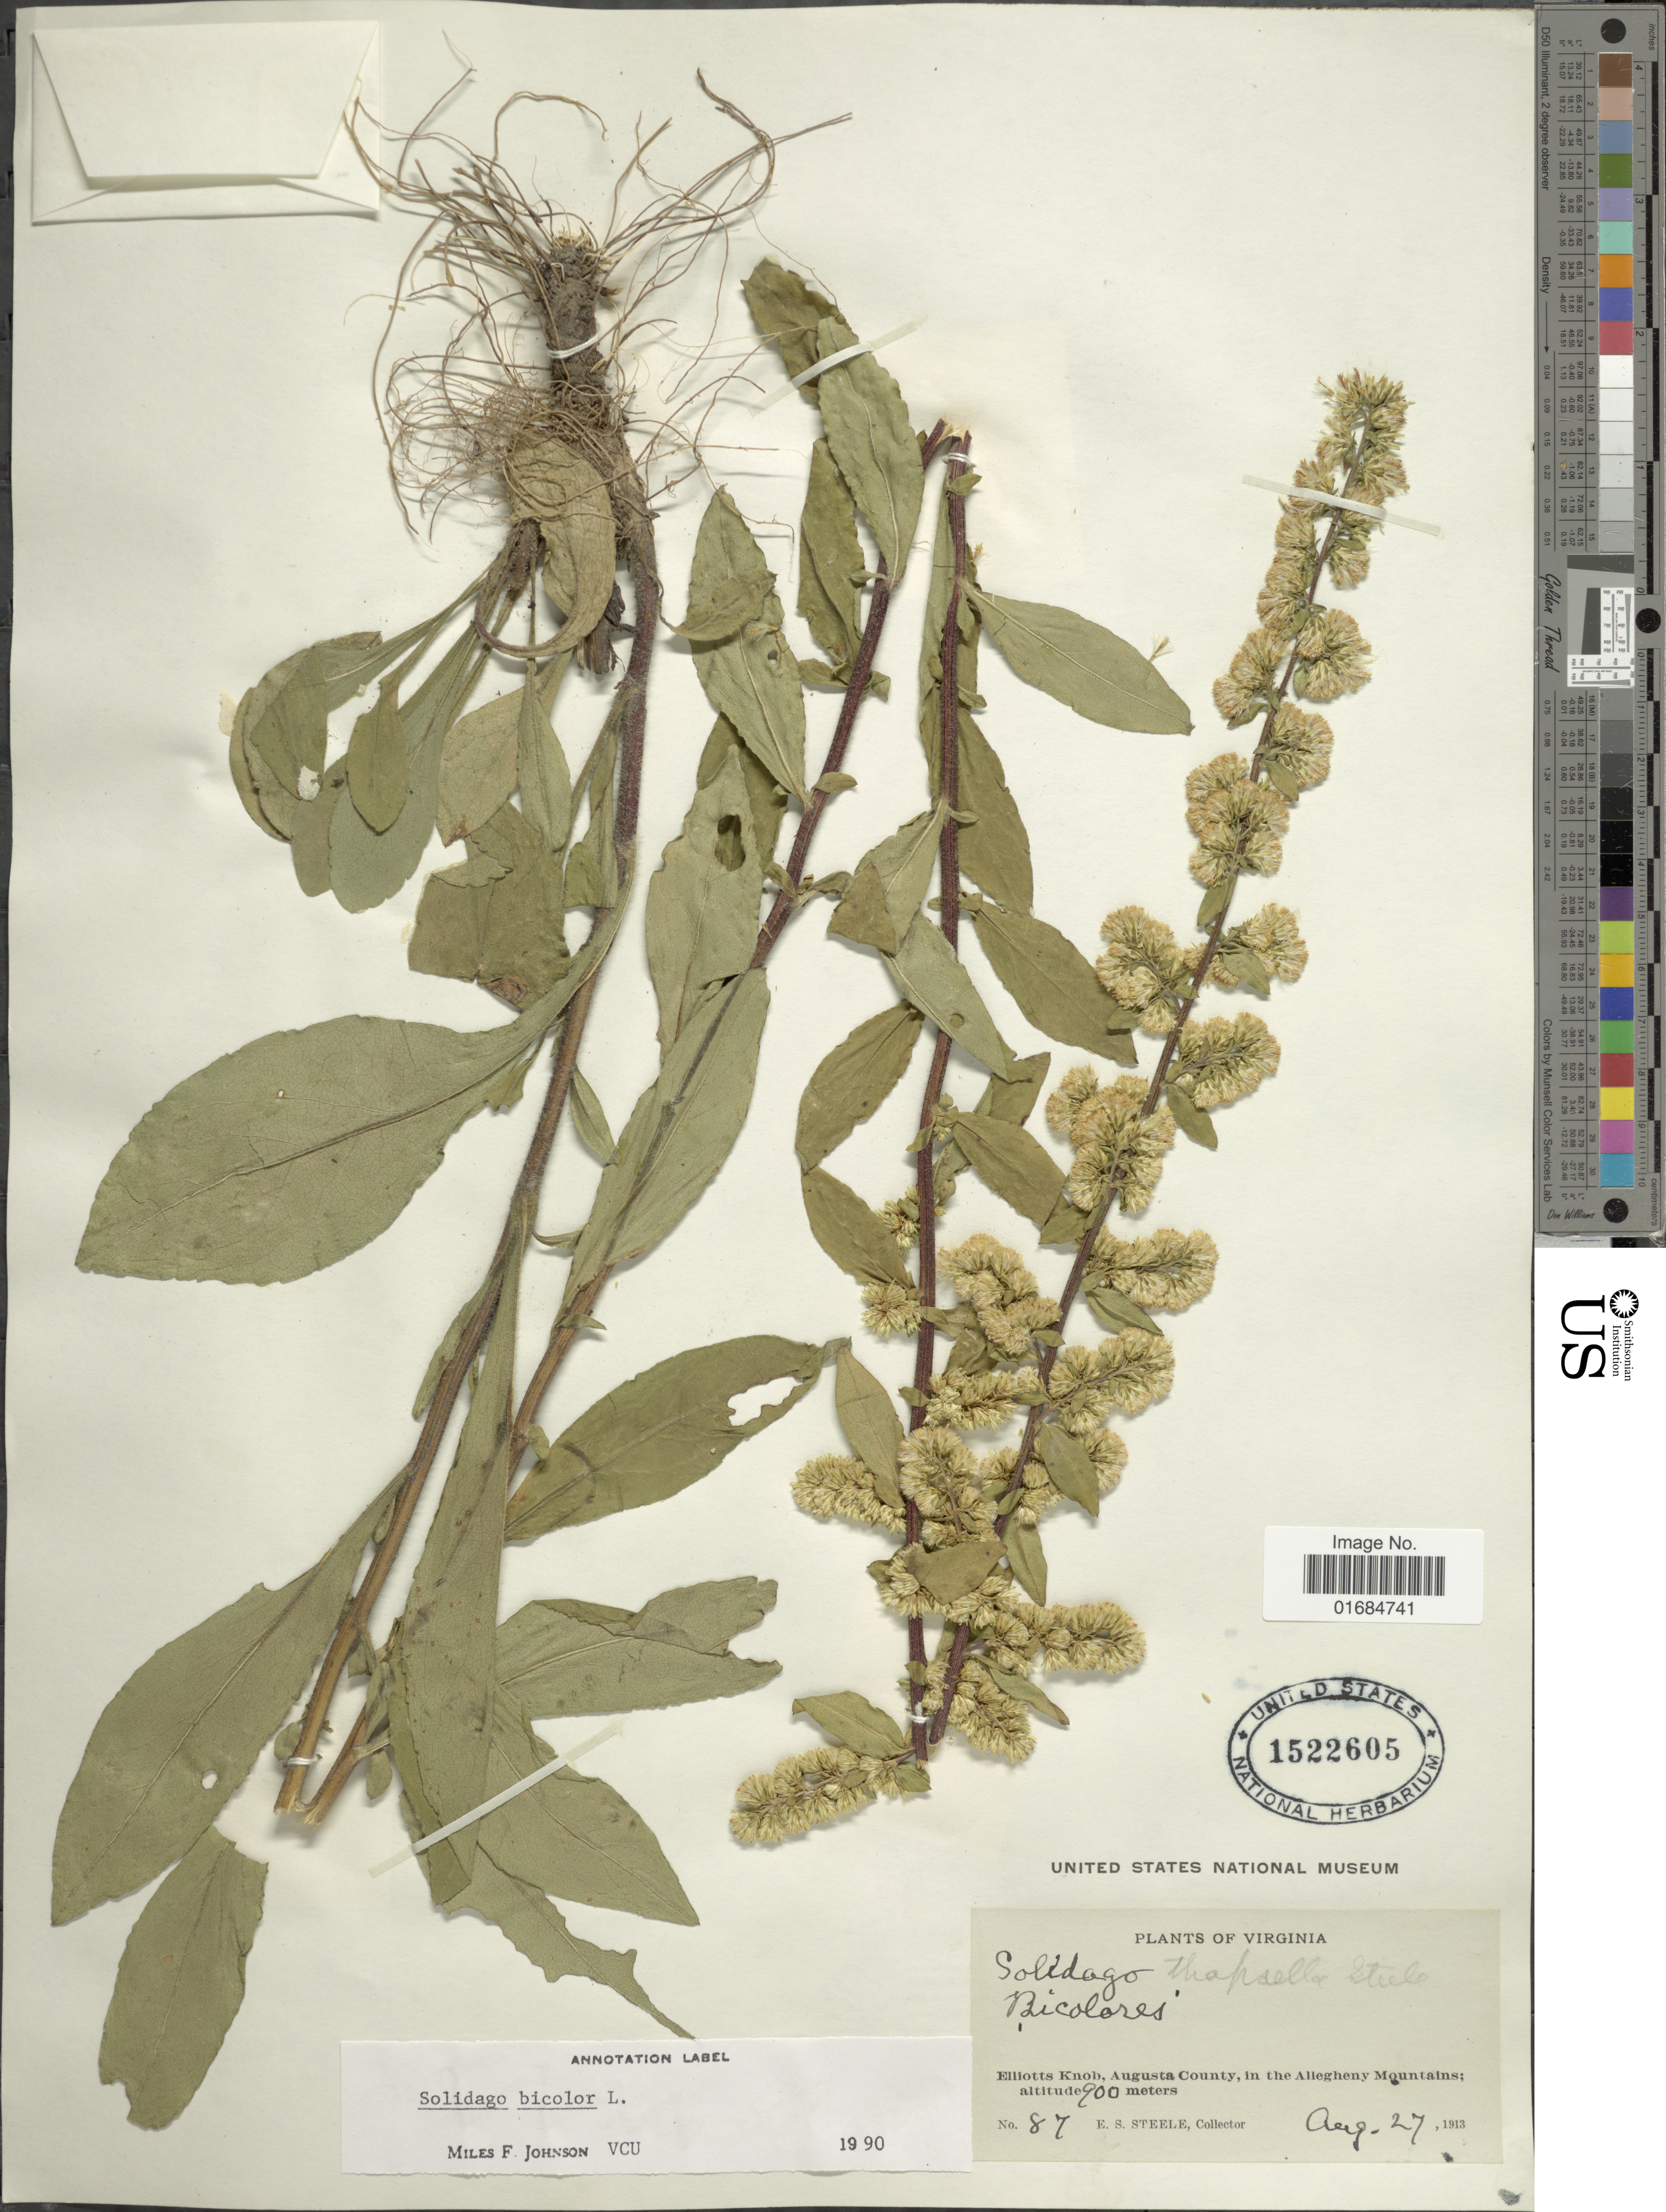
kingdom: Plantae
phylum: Tracheophyta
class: Magnoliopsida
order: Asterales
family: Asteraceae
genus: Solidago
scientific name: Solidago bicolor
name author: L.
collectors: E. Steele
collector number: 87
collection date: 1913-08-27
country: United States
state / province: Virginia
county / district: Augusta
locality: Elliots Know, Augusta County, in the Allegheny Mountains.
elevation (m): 900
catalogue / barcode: US 1522605